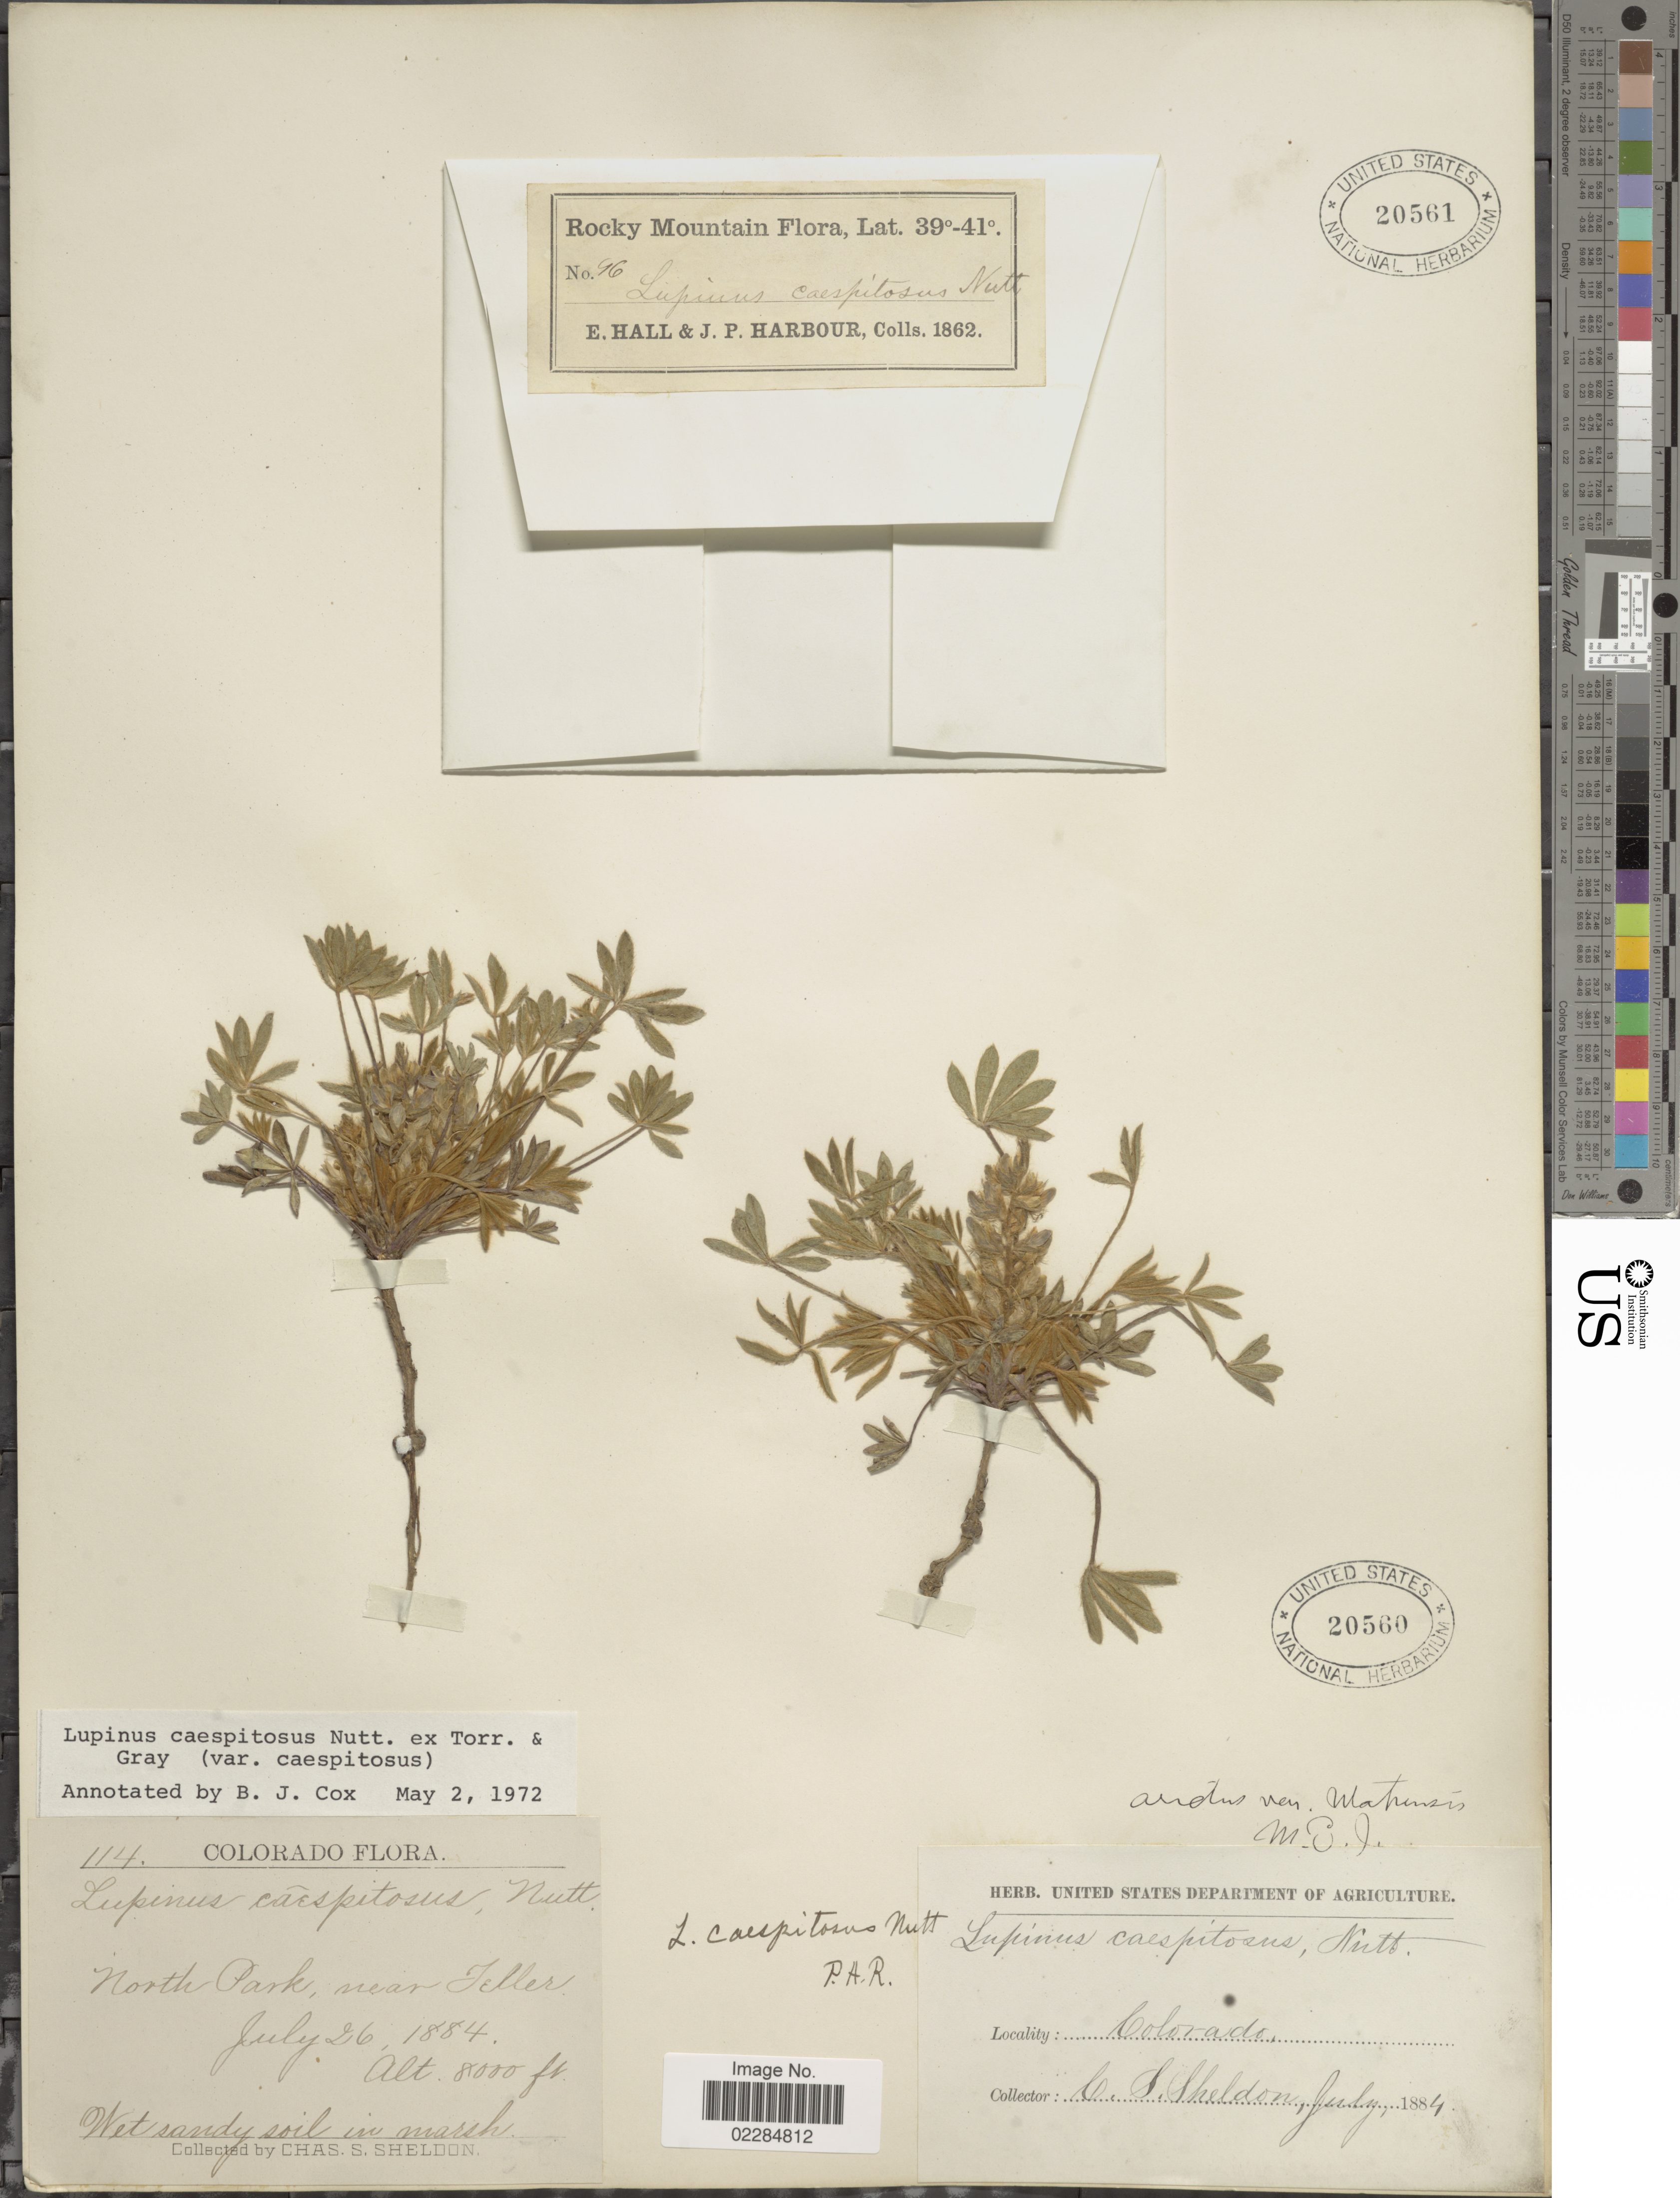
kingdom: Plantae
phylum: Tracheophyta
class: Magnoliopsida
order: Fabales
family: Fabaceae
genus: Lupinus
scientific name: Lupinus caespitosus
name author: Nutt.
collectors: C. S. Sheldon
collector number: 114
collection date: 1884-07-26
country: United States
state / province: Colorado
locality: North Park, near Teller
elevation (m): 2438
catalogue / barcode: US 20560